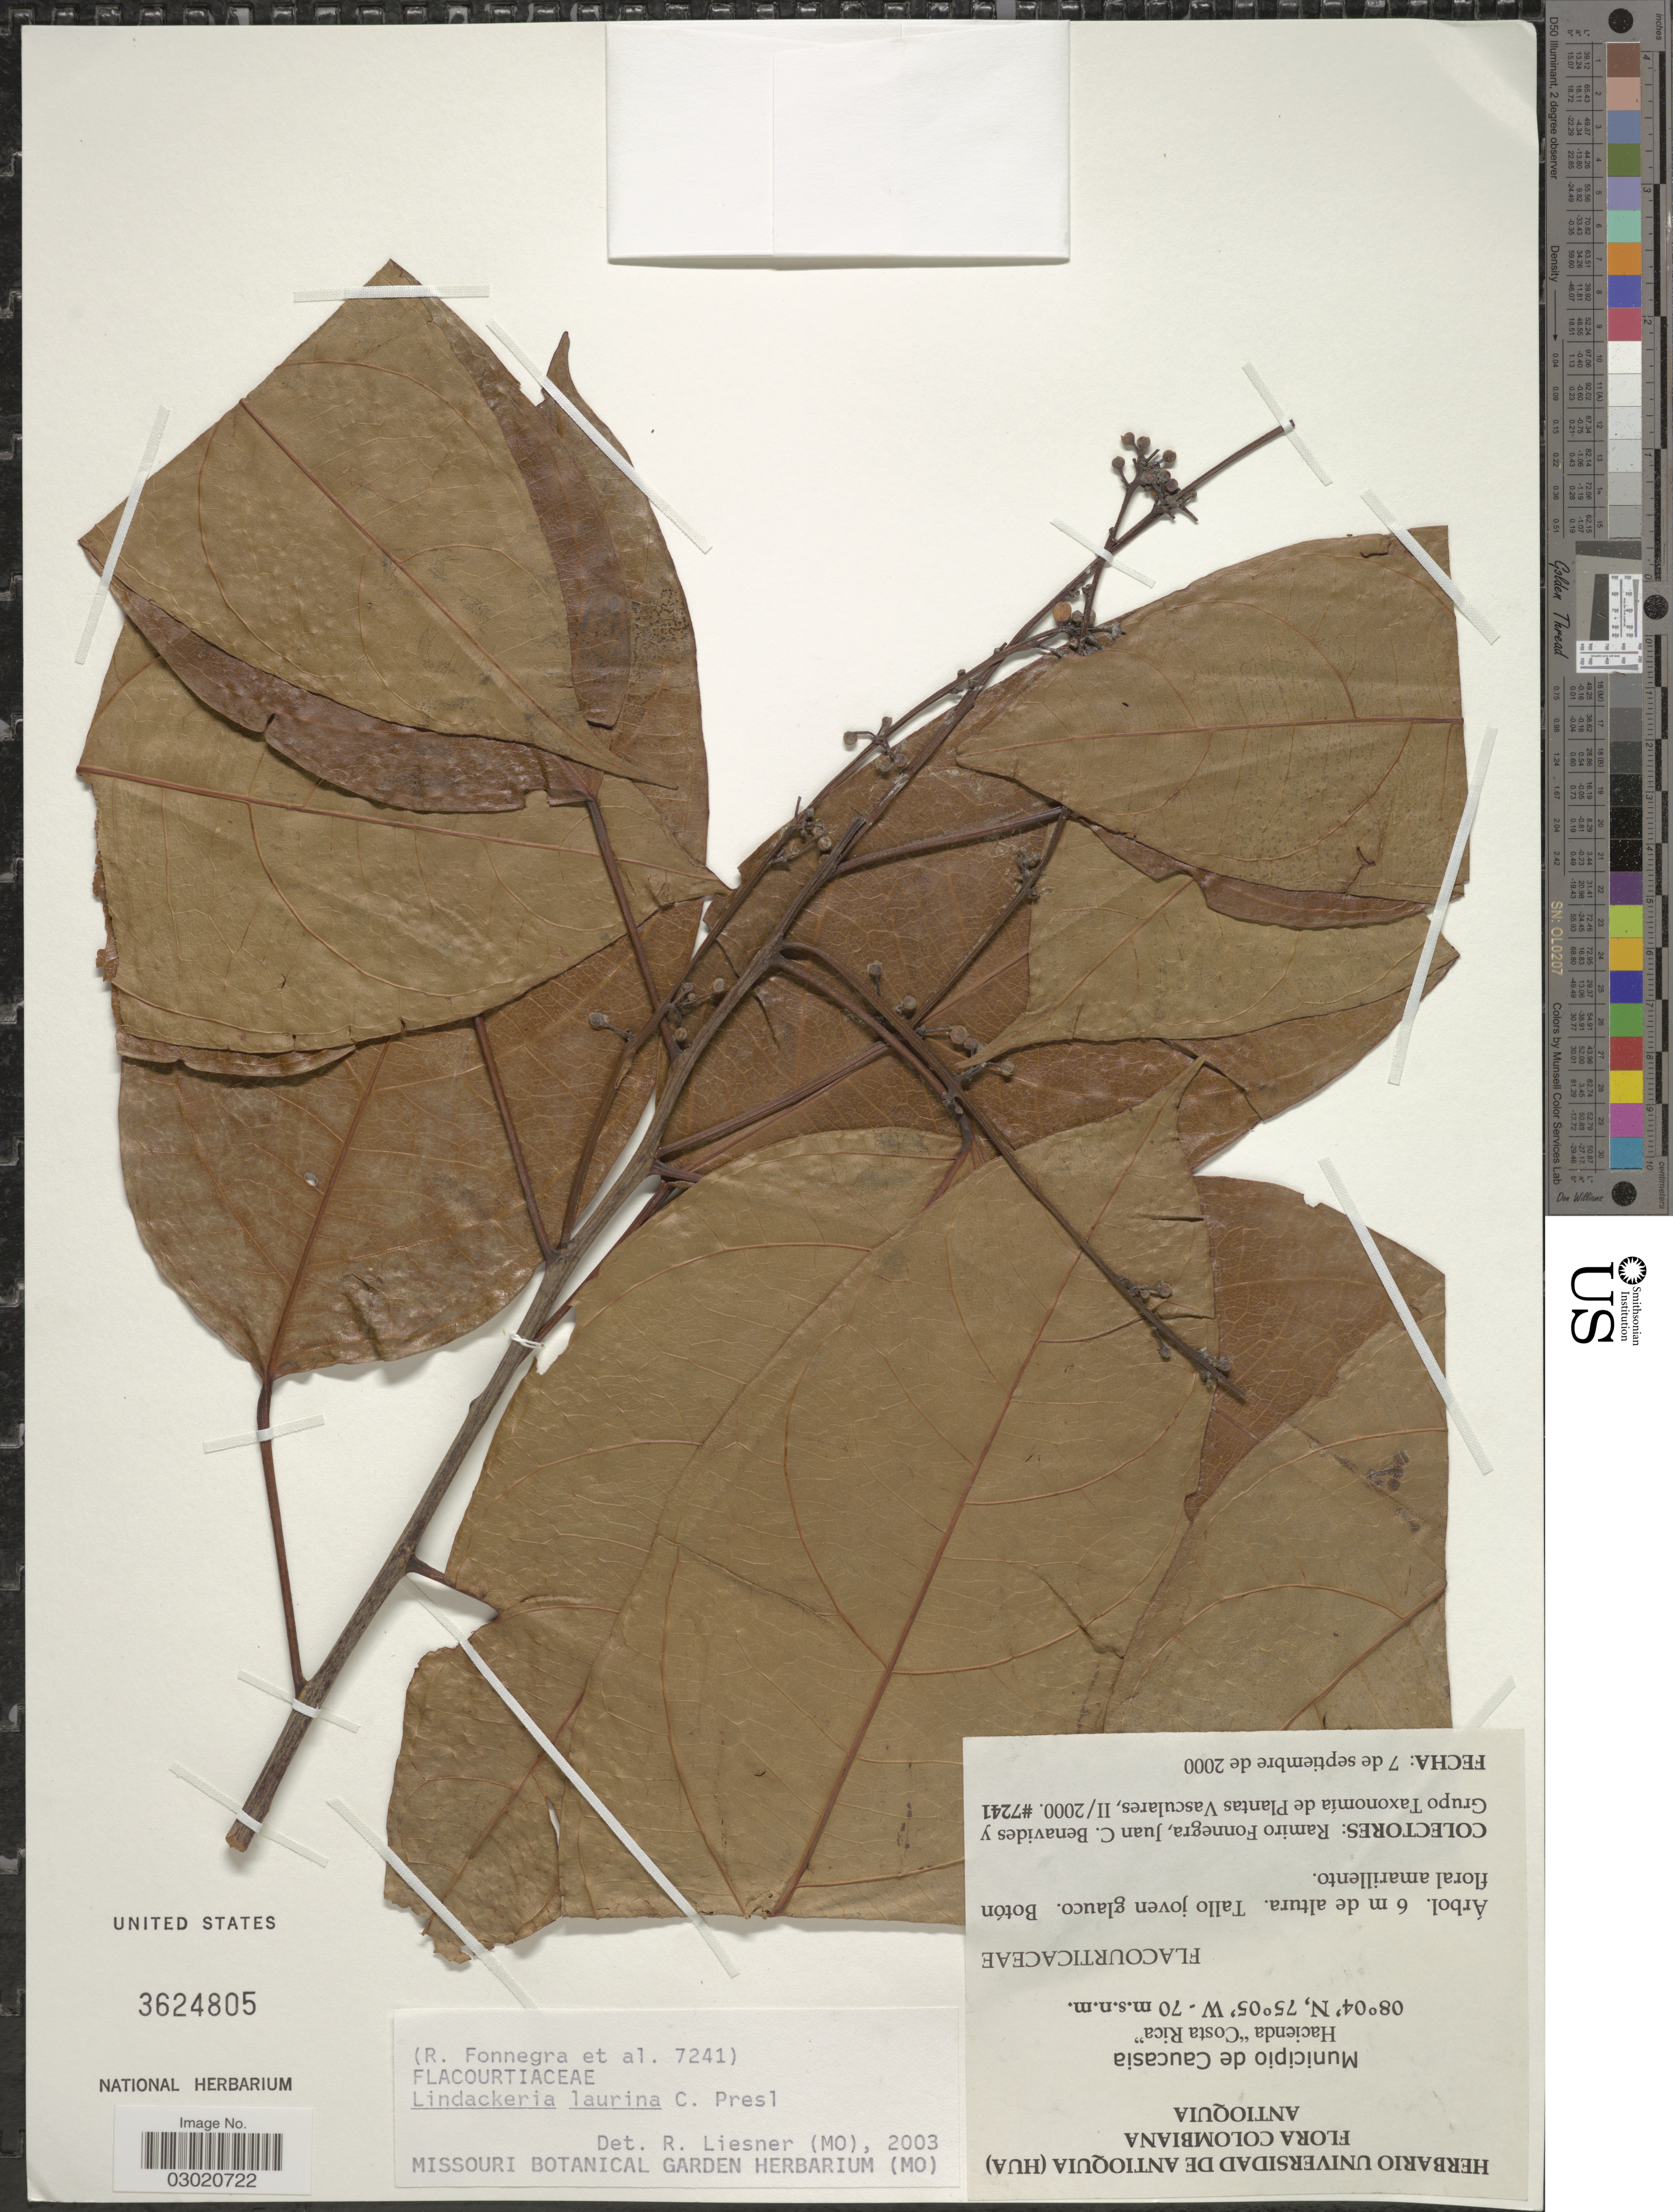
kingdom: Plantae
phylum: Tracheophyta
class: Magnoliopsida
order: Malpighiales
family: Achariaceae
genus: Lindackeria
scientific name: Lindackeria laurina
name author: C. Presl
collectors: R. Fonnegra G., J. Benavides & Grupo Taxonomía de Plantas Vasculares II/2000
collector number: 7241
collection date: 2000-09-07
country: Colombia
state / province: Antioquia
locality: Municipio de Caucasia, Hacienda "Costa Rica".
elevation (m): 70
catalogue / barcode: US 3624805